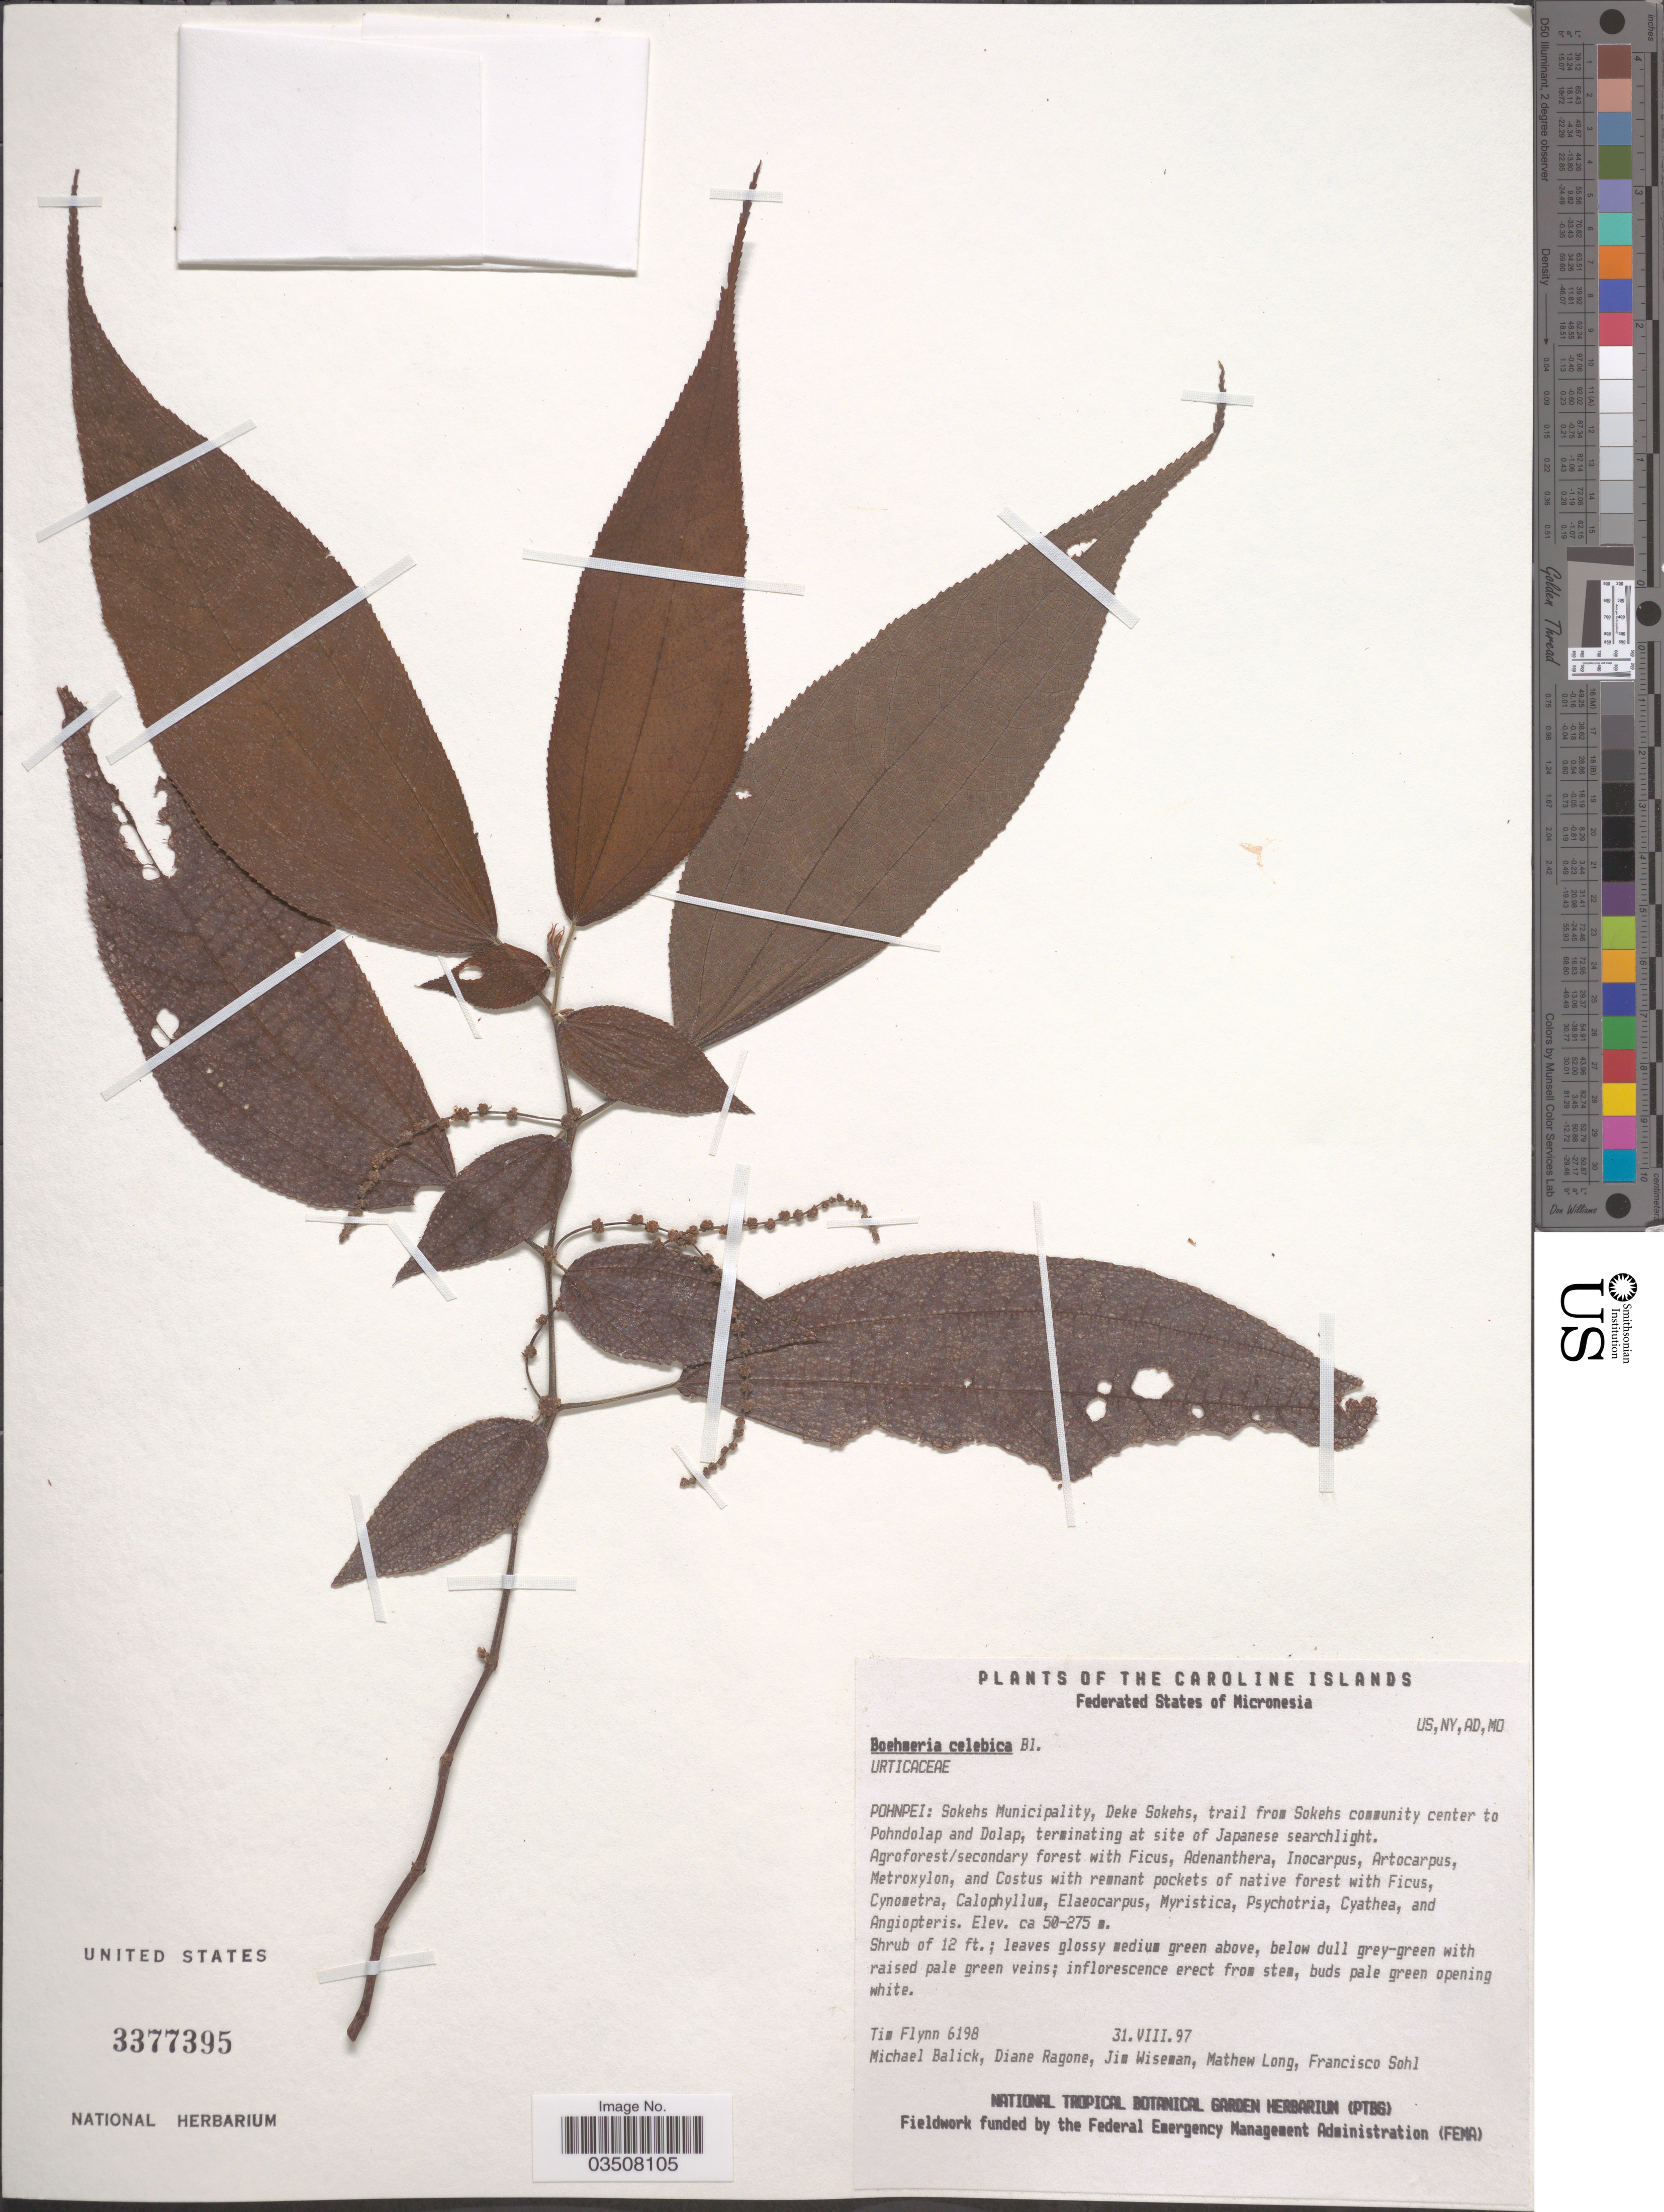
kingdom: Plantae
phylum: Tracheophyta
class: Magnoliopsida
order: Rosales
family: Urticaceae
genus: Boehmeria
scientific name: Boehmeria celebica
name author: Blume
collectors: T. Flynn, M. J. Balick, D. Ragone, J. Wiseman & et al.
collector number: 6198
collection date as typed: Transcribed d/m/y: 31/8/97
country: Micronesia, Federated States of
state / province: Pohnpei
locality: Federated States of Micronesia. Sokehs Municipality, Deke Sokehs, trail from Sokehs community center to Pohndolap and Dolap, terminating at site of Japanese searchlight.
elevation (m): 50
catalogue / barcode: US 3377395